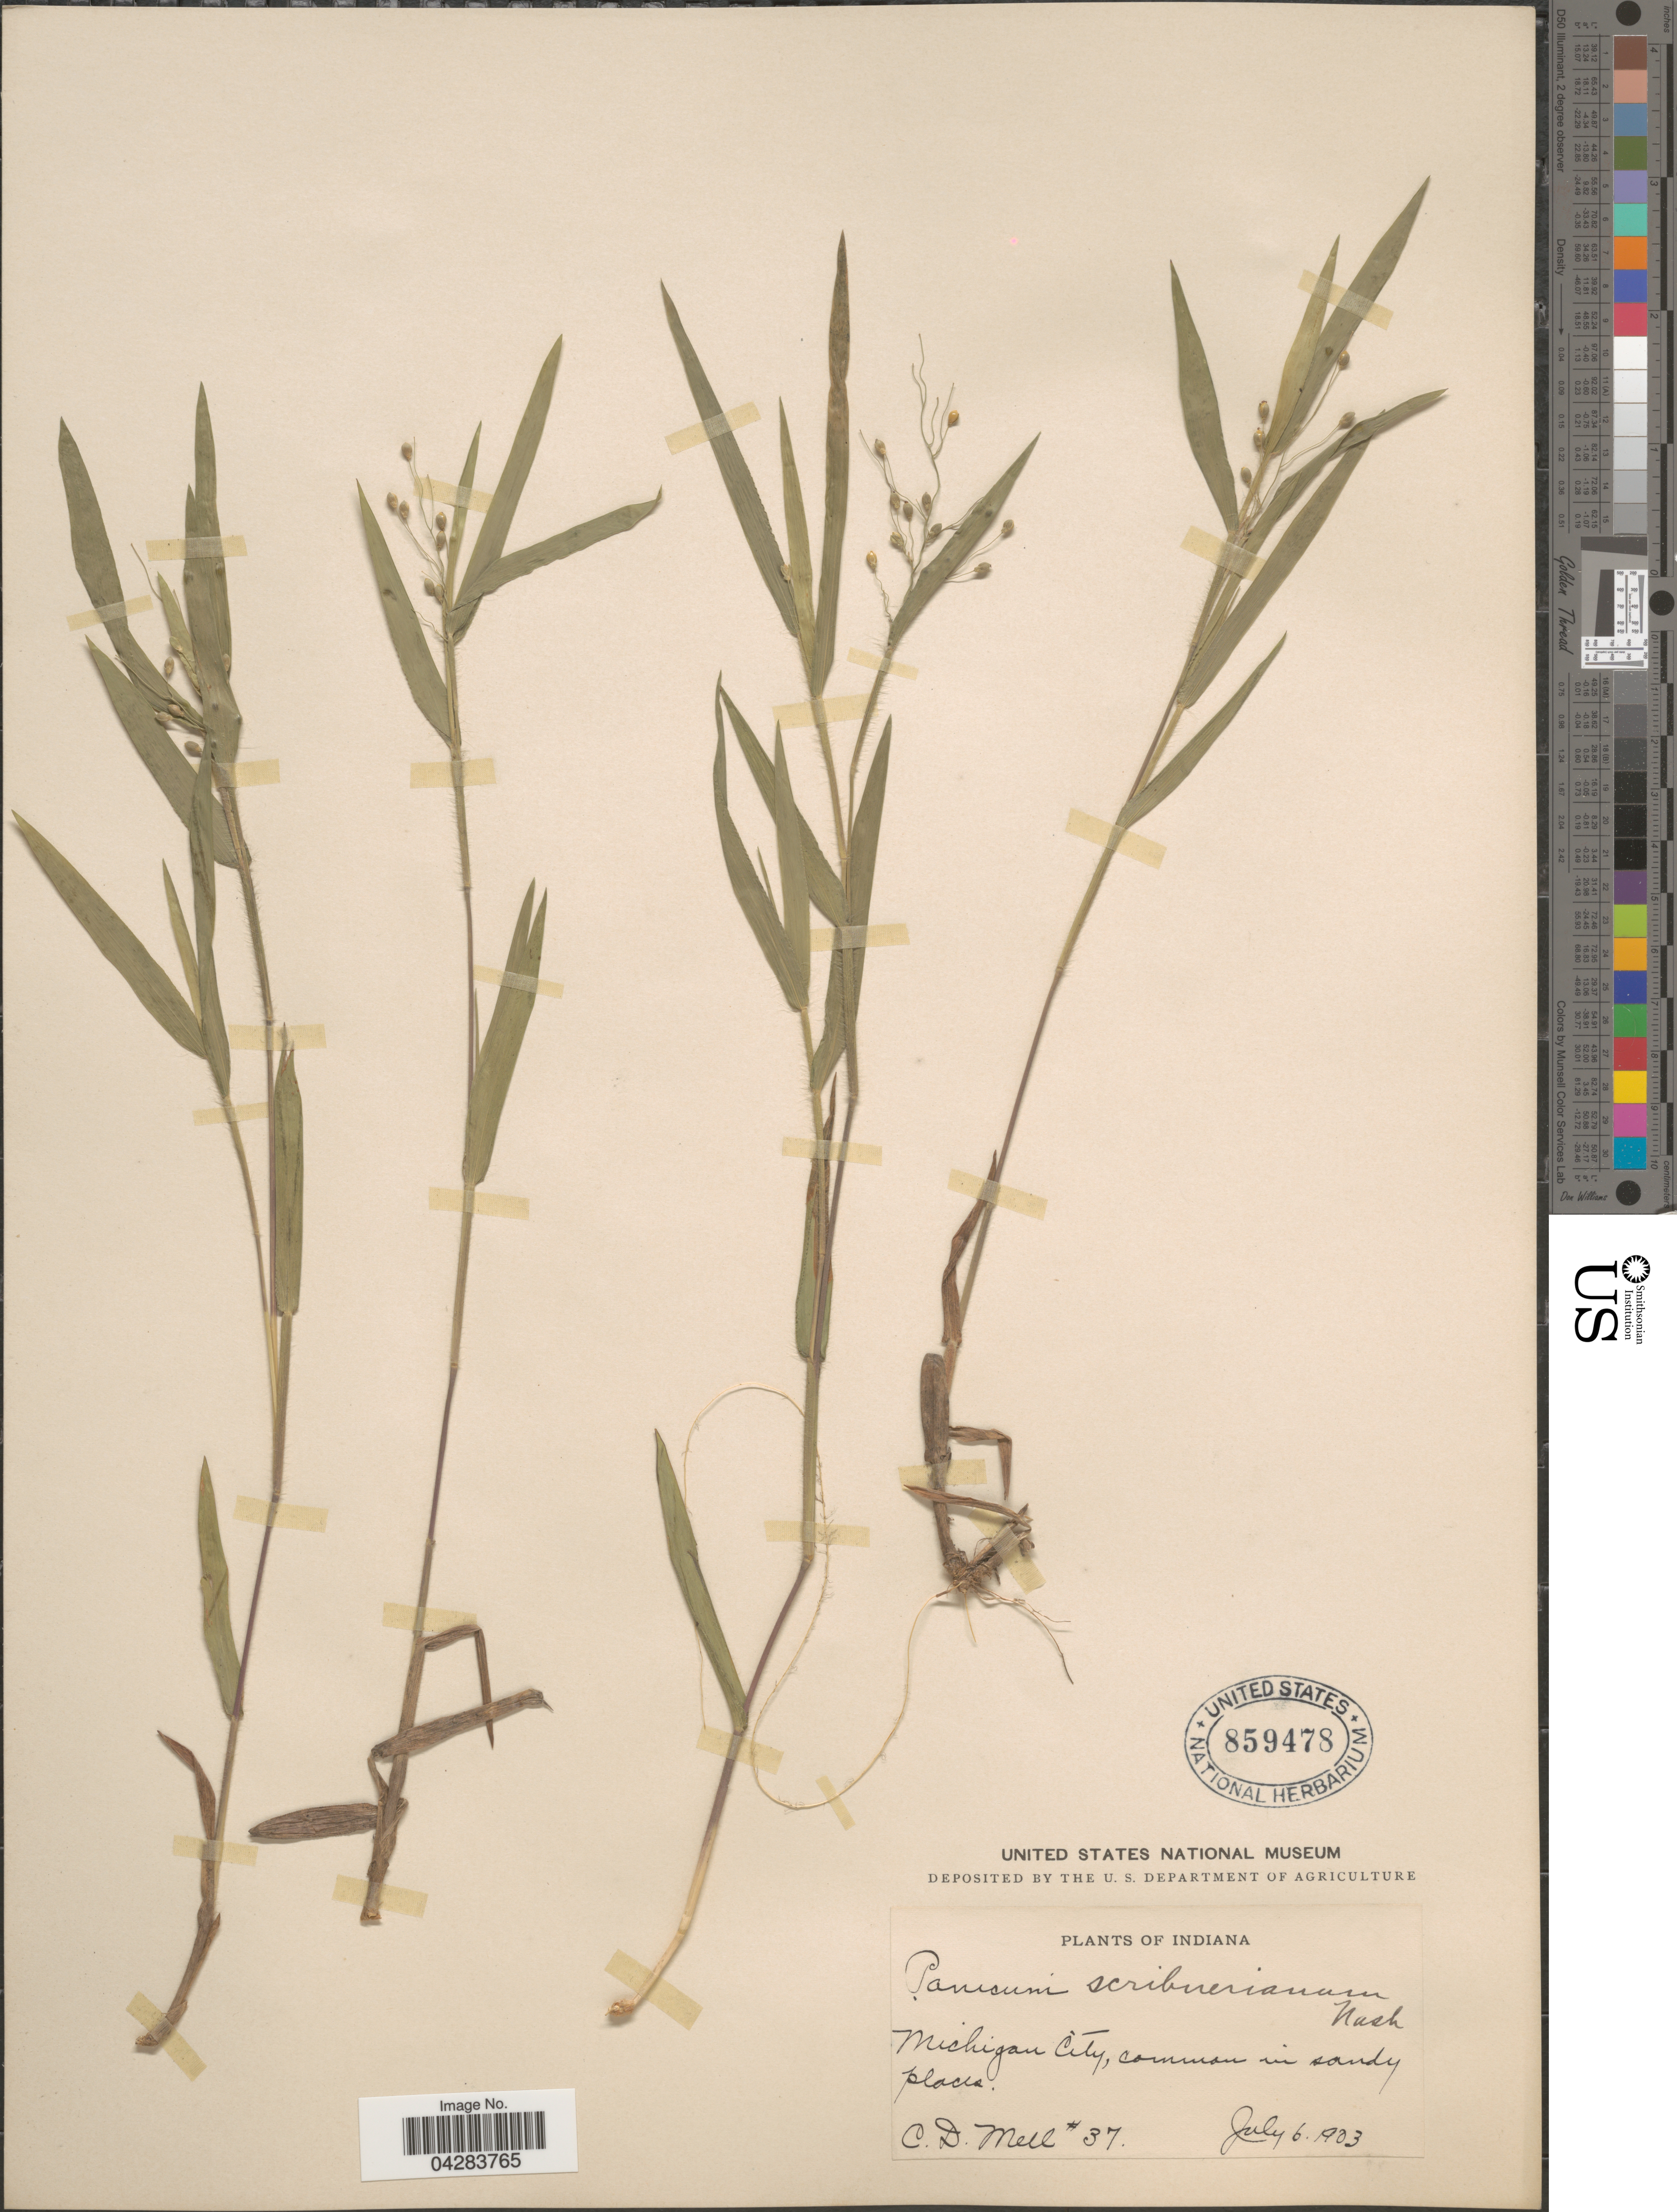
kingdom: Plantae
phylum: Tracheophyta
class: Liliopsida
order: Poales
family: Poaceae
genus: Dichanthelium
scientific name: Dichanthelium oligosanthes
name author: (Schult.) Gould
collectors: C. D. Mell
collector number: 37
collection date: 1903-07-06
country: United States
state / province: Indiana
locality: Michigan City, common in sandy places.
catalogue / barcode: US 859478